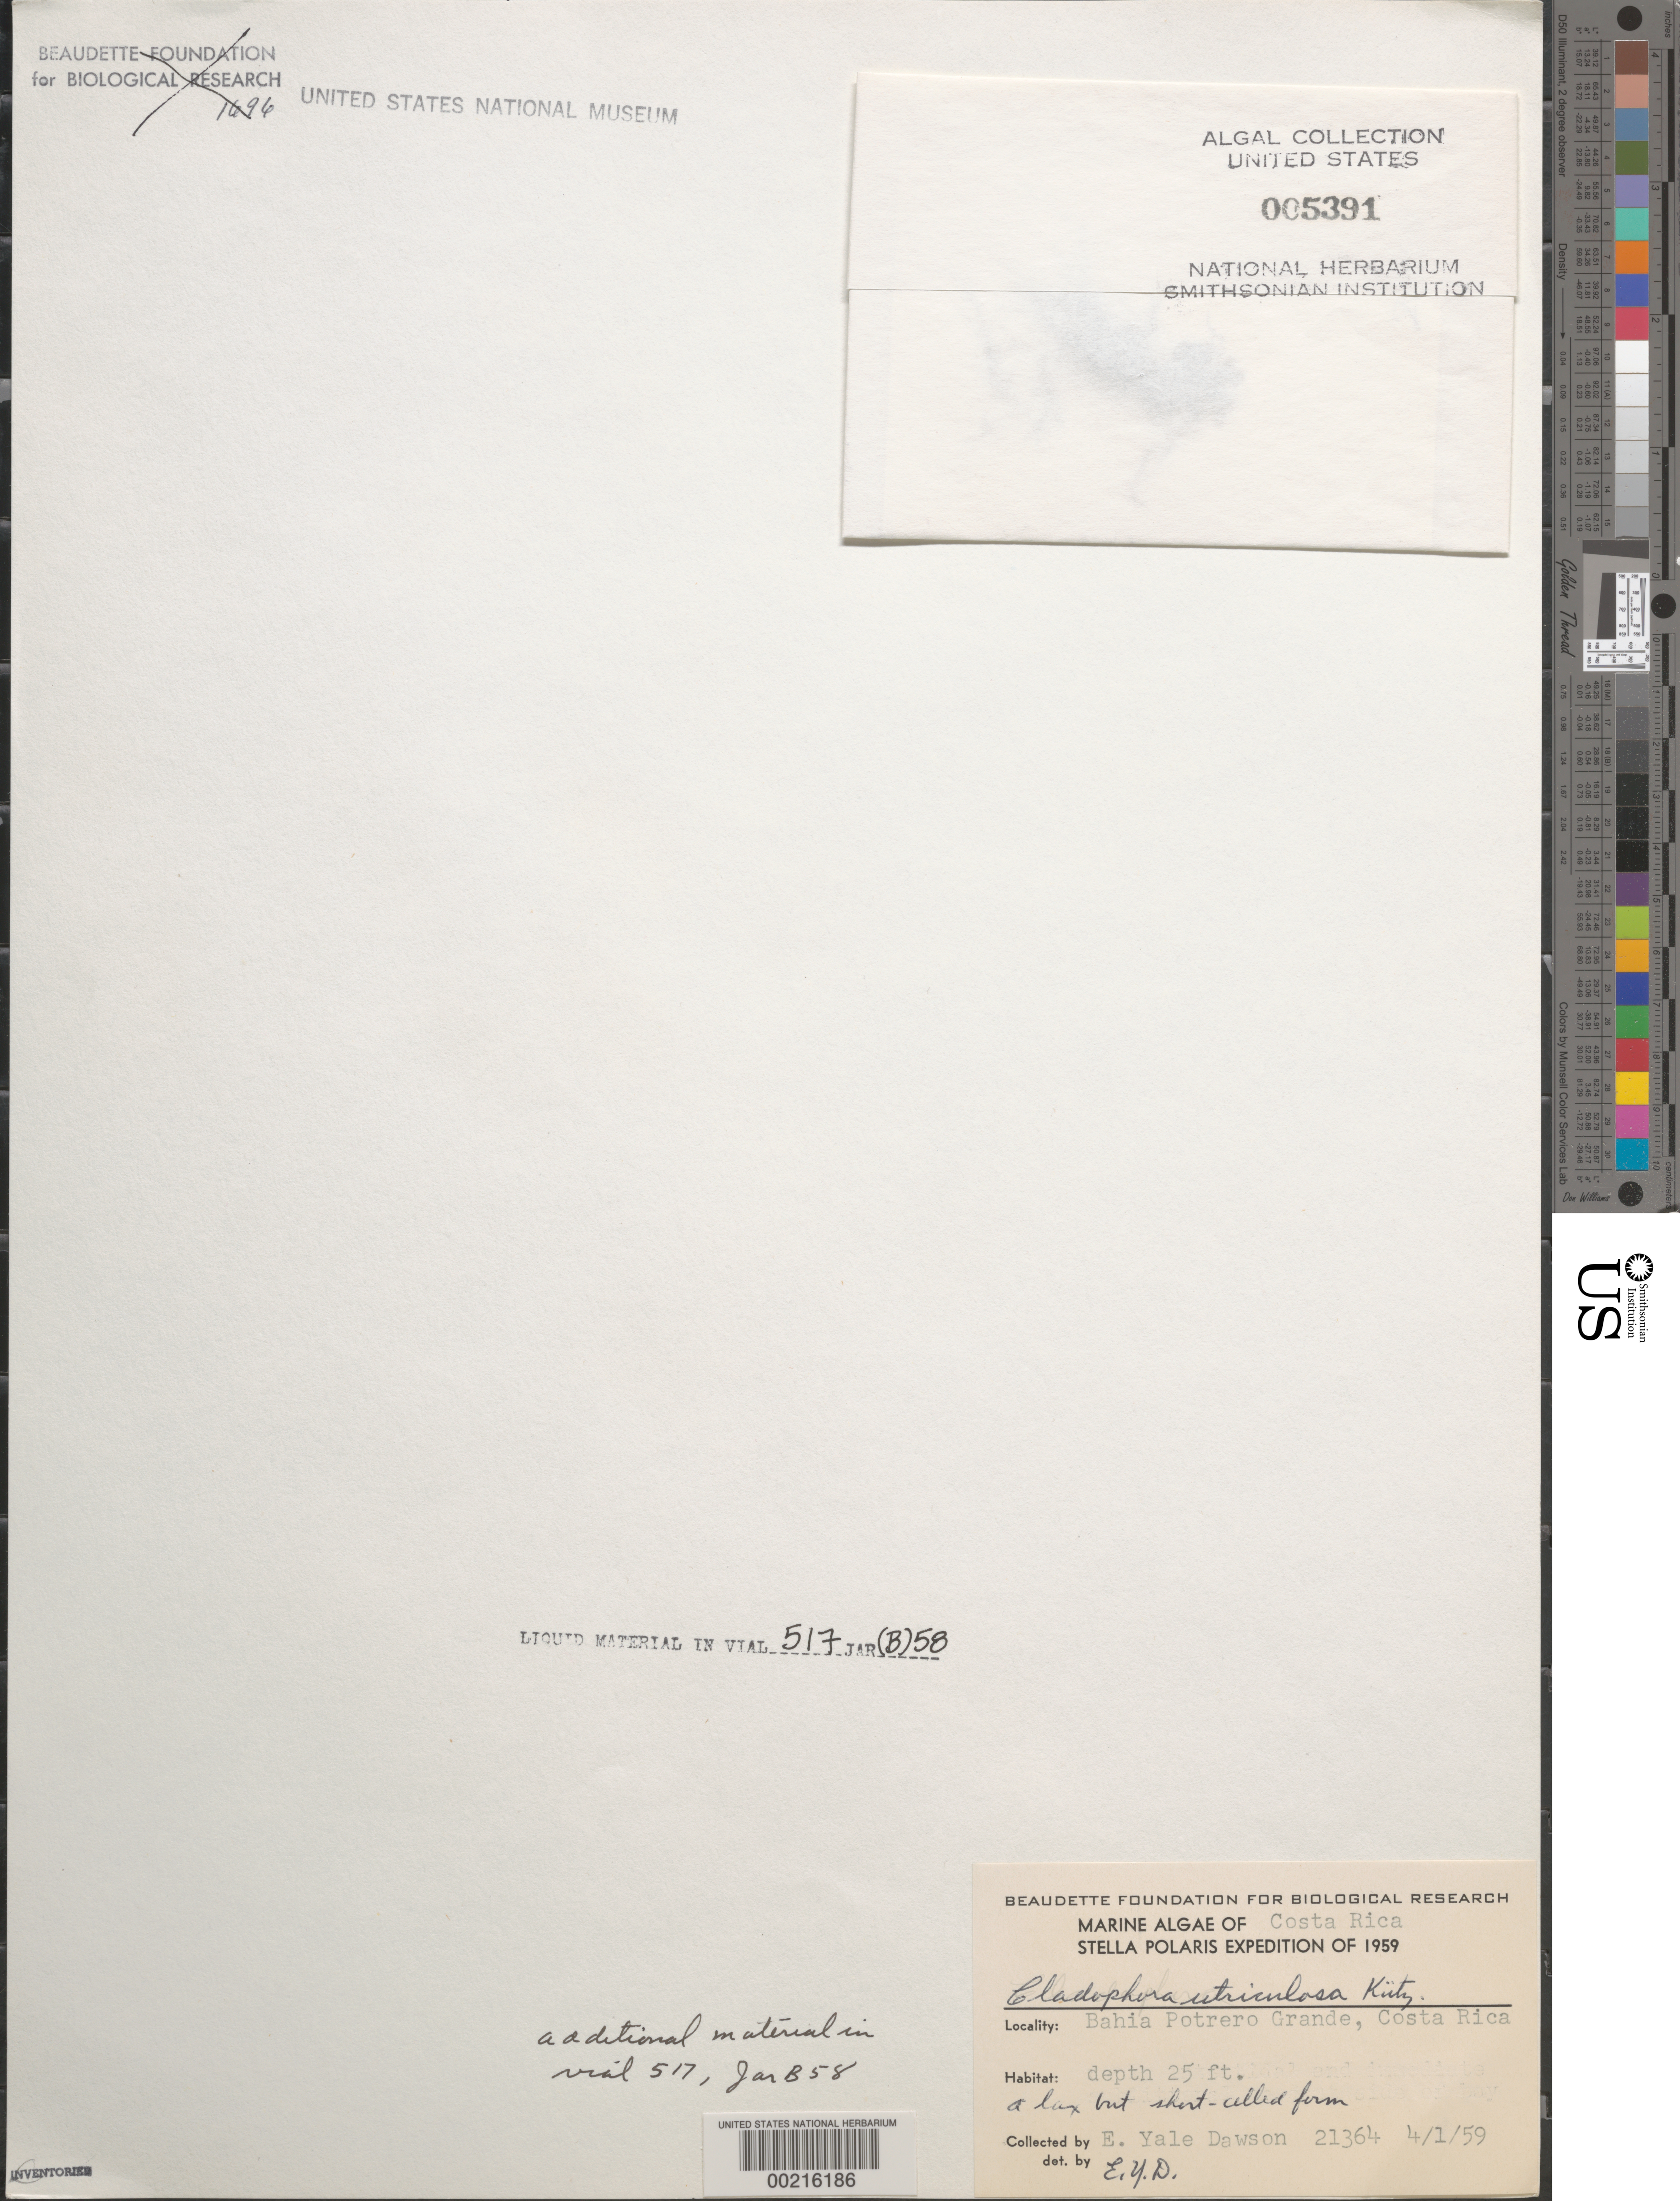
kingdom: Plantae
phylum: Chlorophyta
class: Ulvophyceae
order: Cladophorales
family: Cladophoraceae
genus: Cladophora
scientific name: Cladophora lehmanniana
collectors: E. Y. Dawson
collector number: EYD 21364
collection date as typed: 01 Apr 1959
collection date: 1959-04-01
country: Costa Rica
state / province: Guanacaste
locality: Bahia Potrero Grande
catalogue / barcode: US 5391